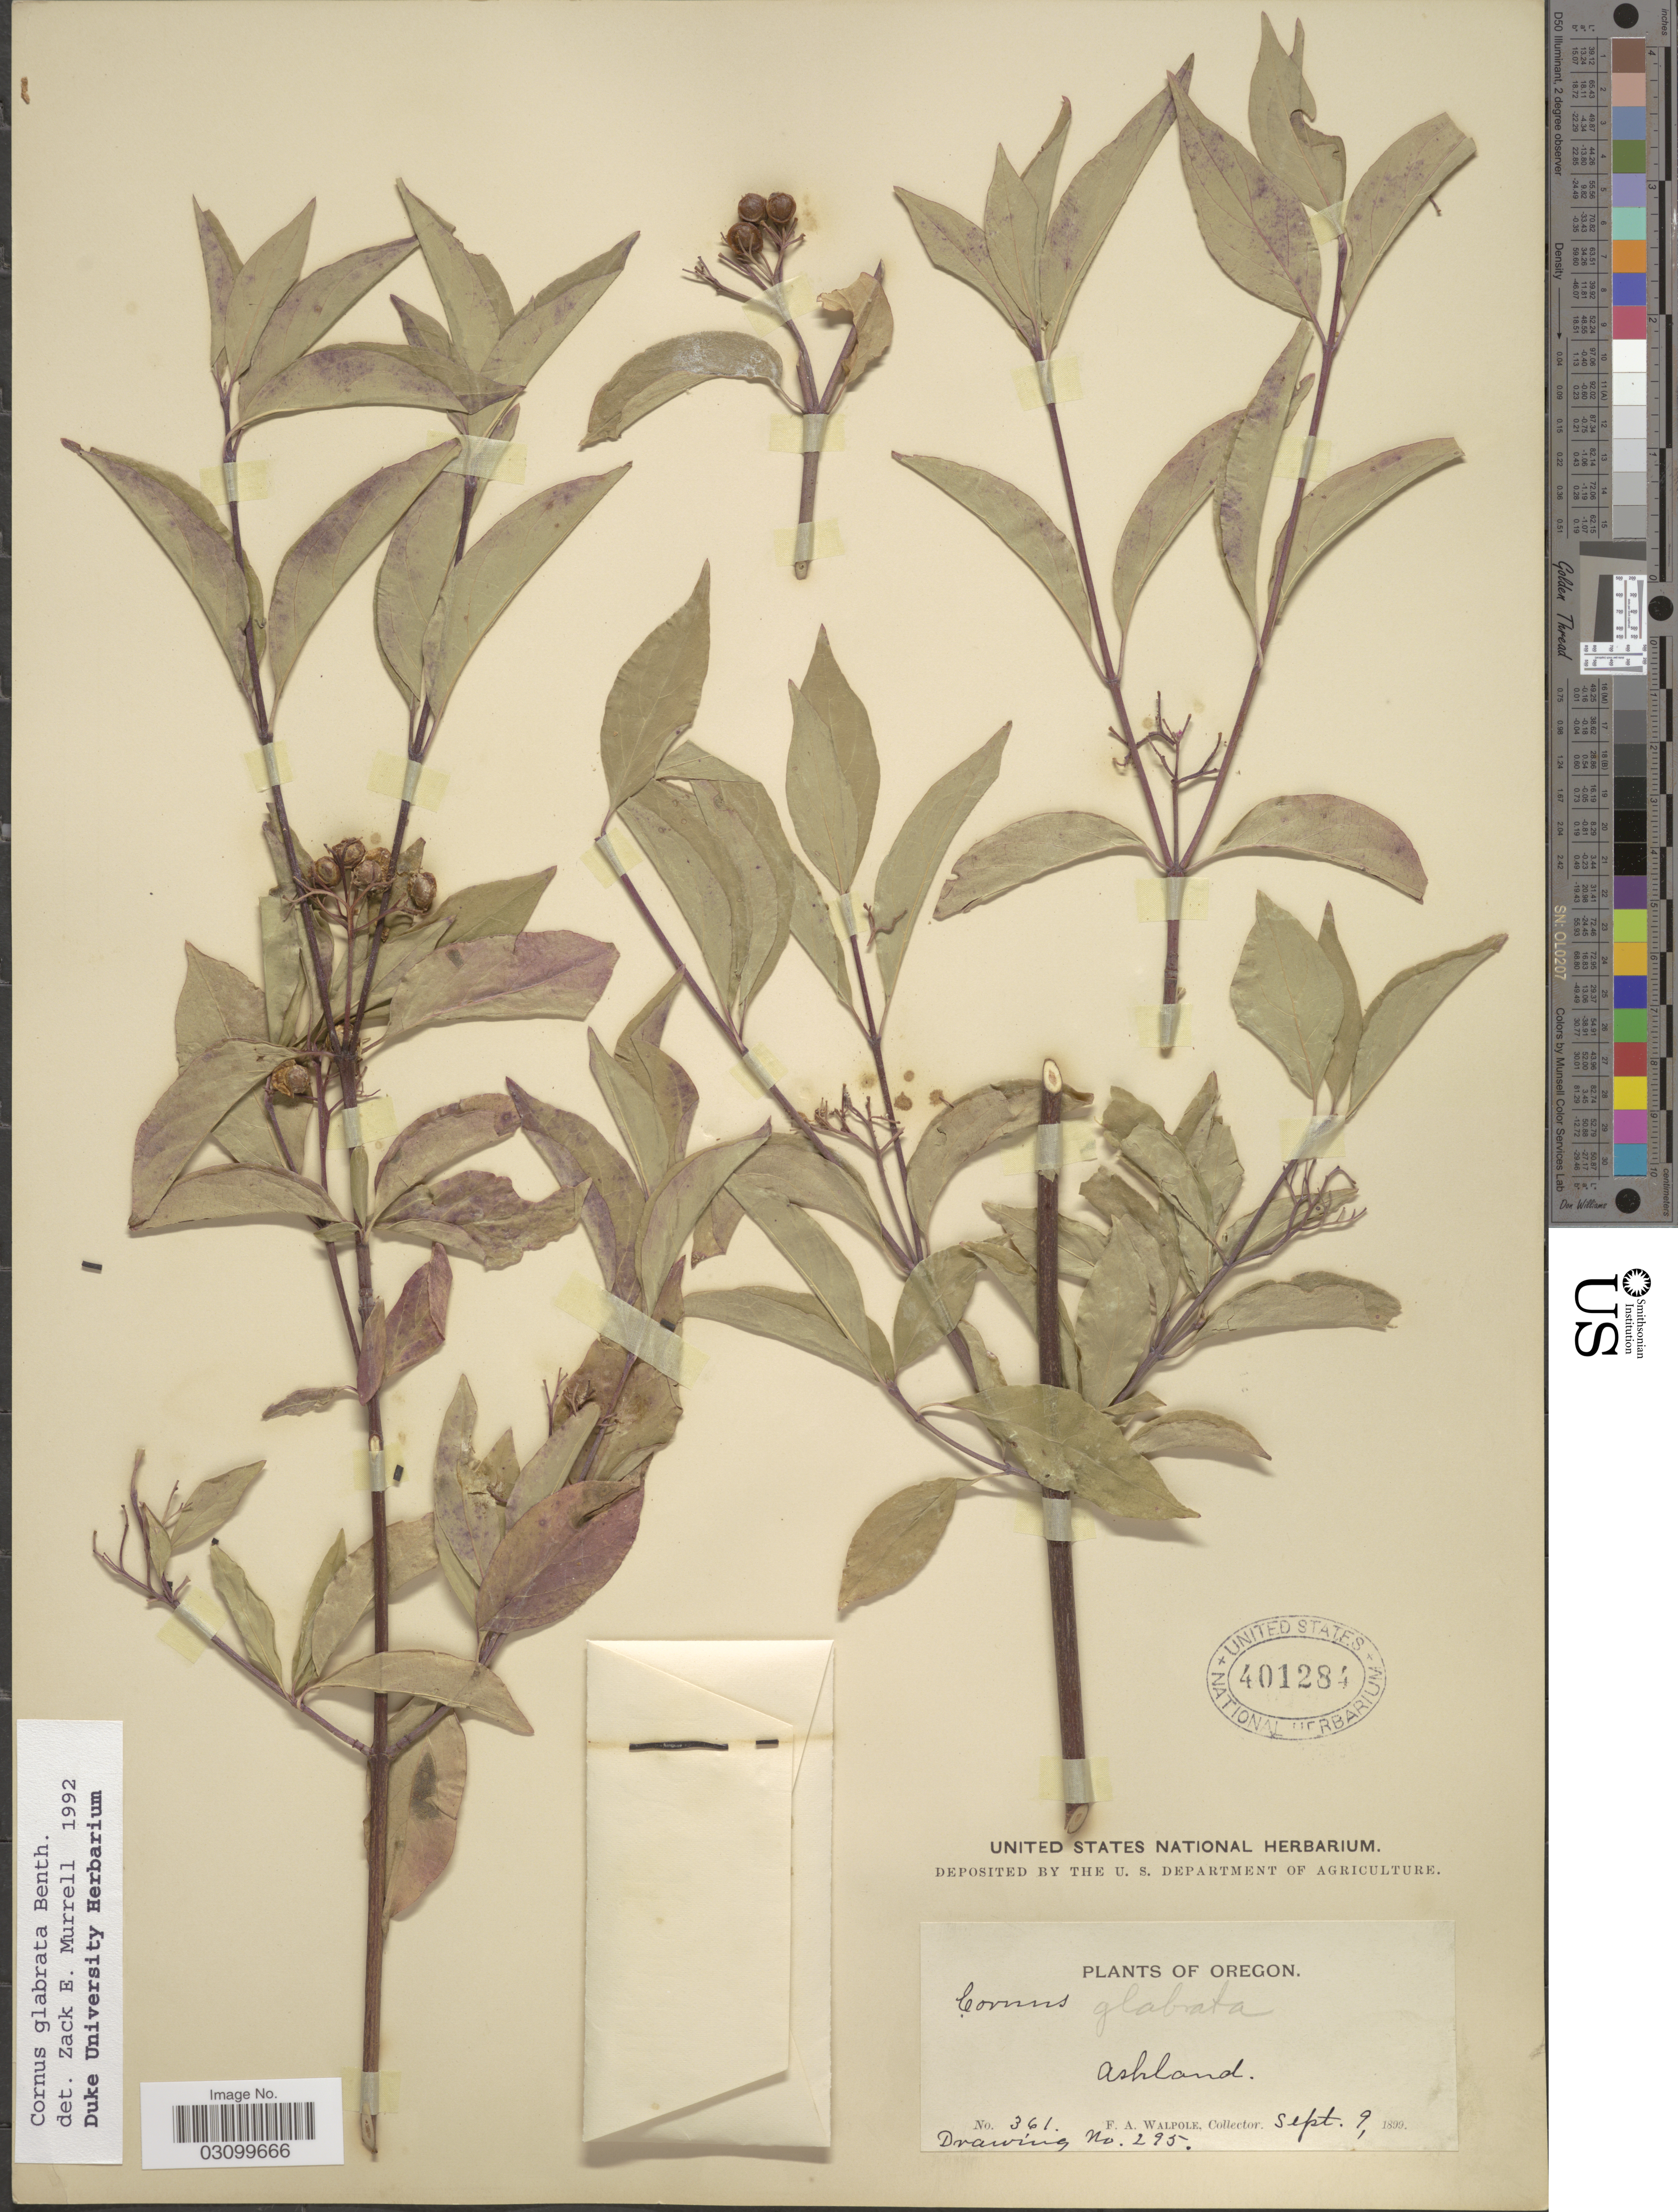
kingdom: Plantae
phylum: Tracheophyta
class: Magnoliopsida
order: Cornales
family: Cornaceae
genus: Cornus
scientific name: Cornus glabrata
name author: Benth.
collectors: F. Walpole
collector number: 361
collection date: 1899-09-09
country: United States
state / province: Oregon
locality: Ashland.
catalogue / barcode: US 401284